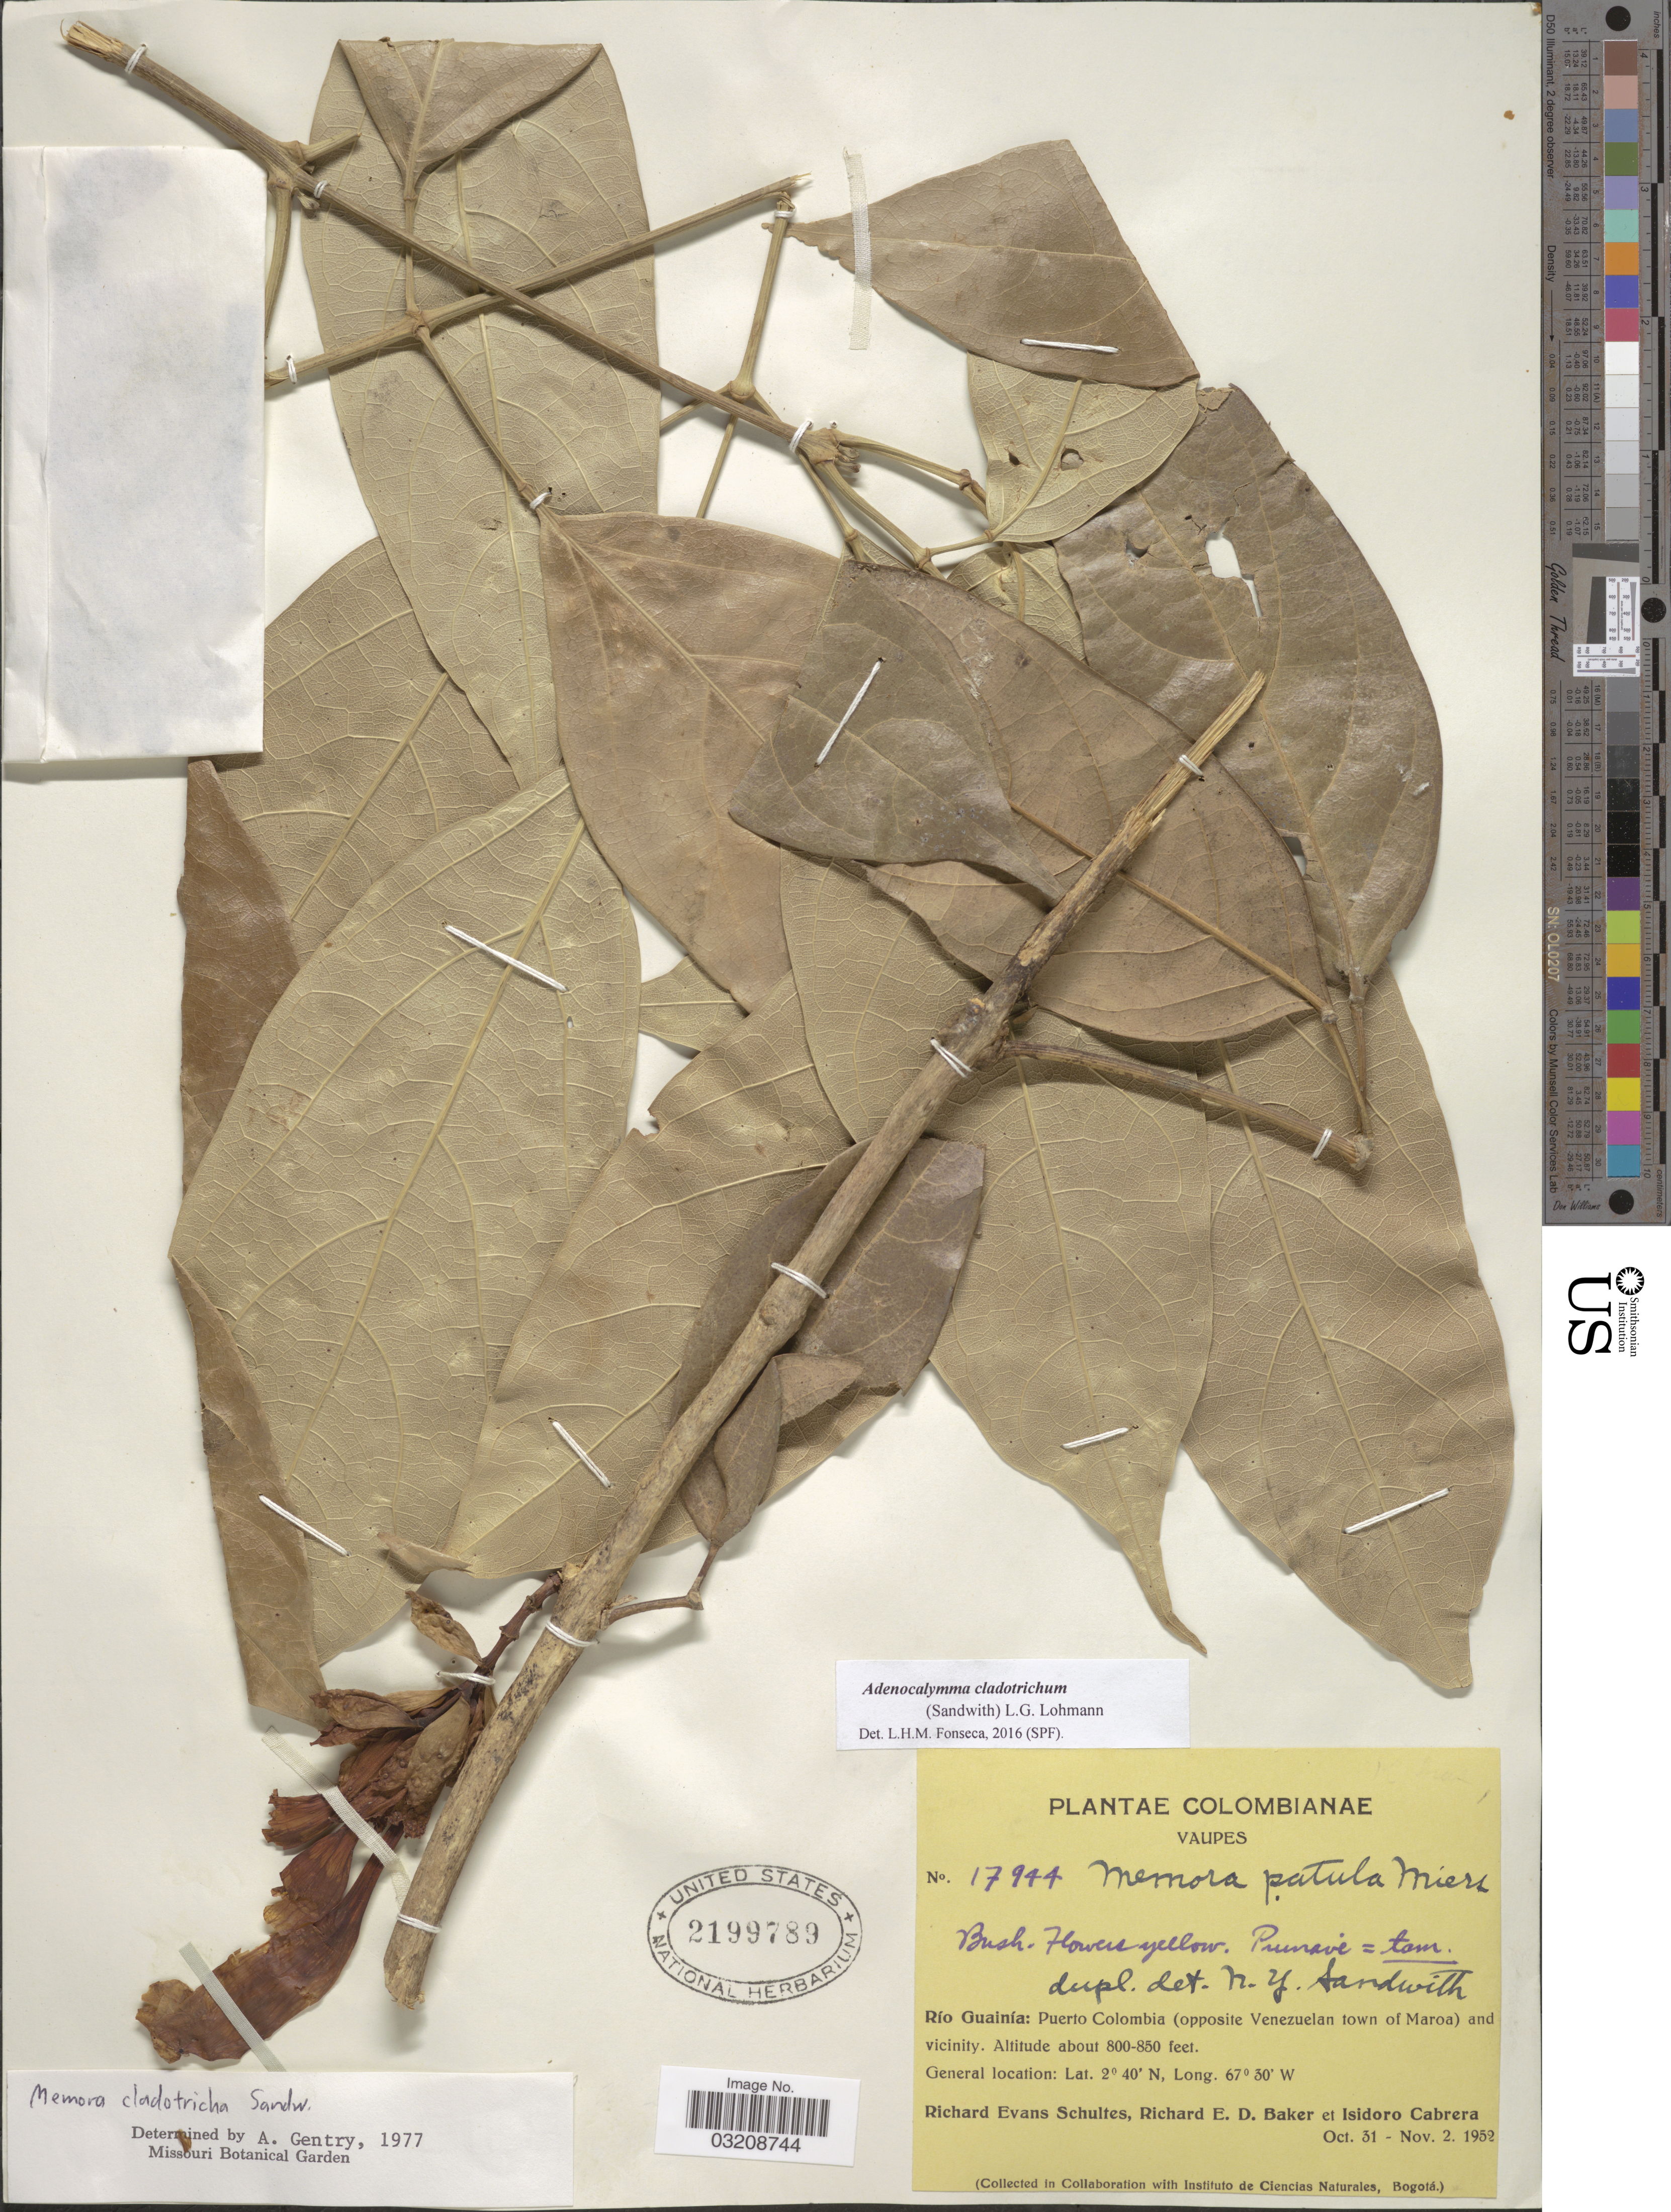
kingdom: Plantae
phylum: Tracheophyta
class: Magnoliopsida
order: Lamiales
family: Bignoniaceae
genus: Adenocalymma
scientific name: Adenocalymma cladotrichum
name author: (Sandwith) L.G. Lohmann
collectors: R. E. Schultes, R. E. D. Baker & I. Cabrera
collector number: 17944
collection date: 1952-10-31/1952-11-02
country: Colombia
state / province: Vaupés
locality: Río Guainía: Puerto Colombia (opposite Venezuelan town of Maroa) and vicinity.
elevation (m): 244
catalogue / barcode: US 2199789